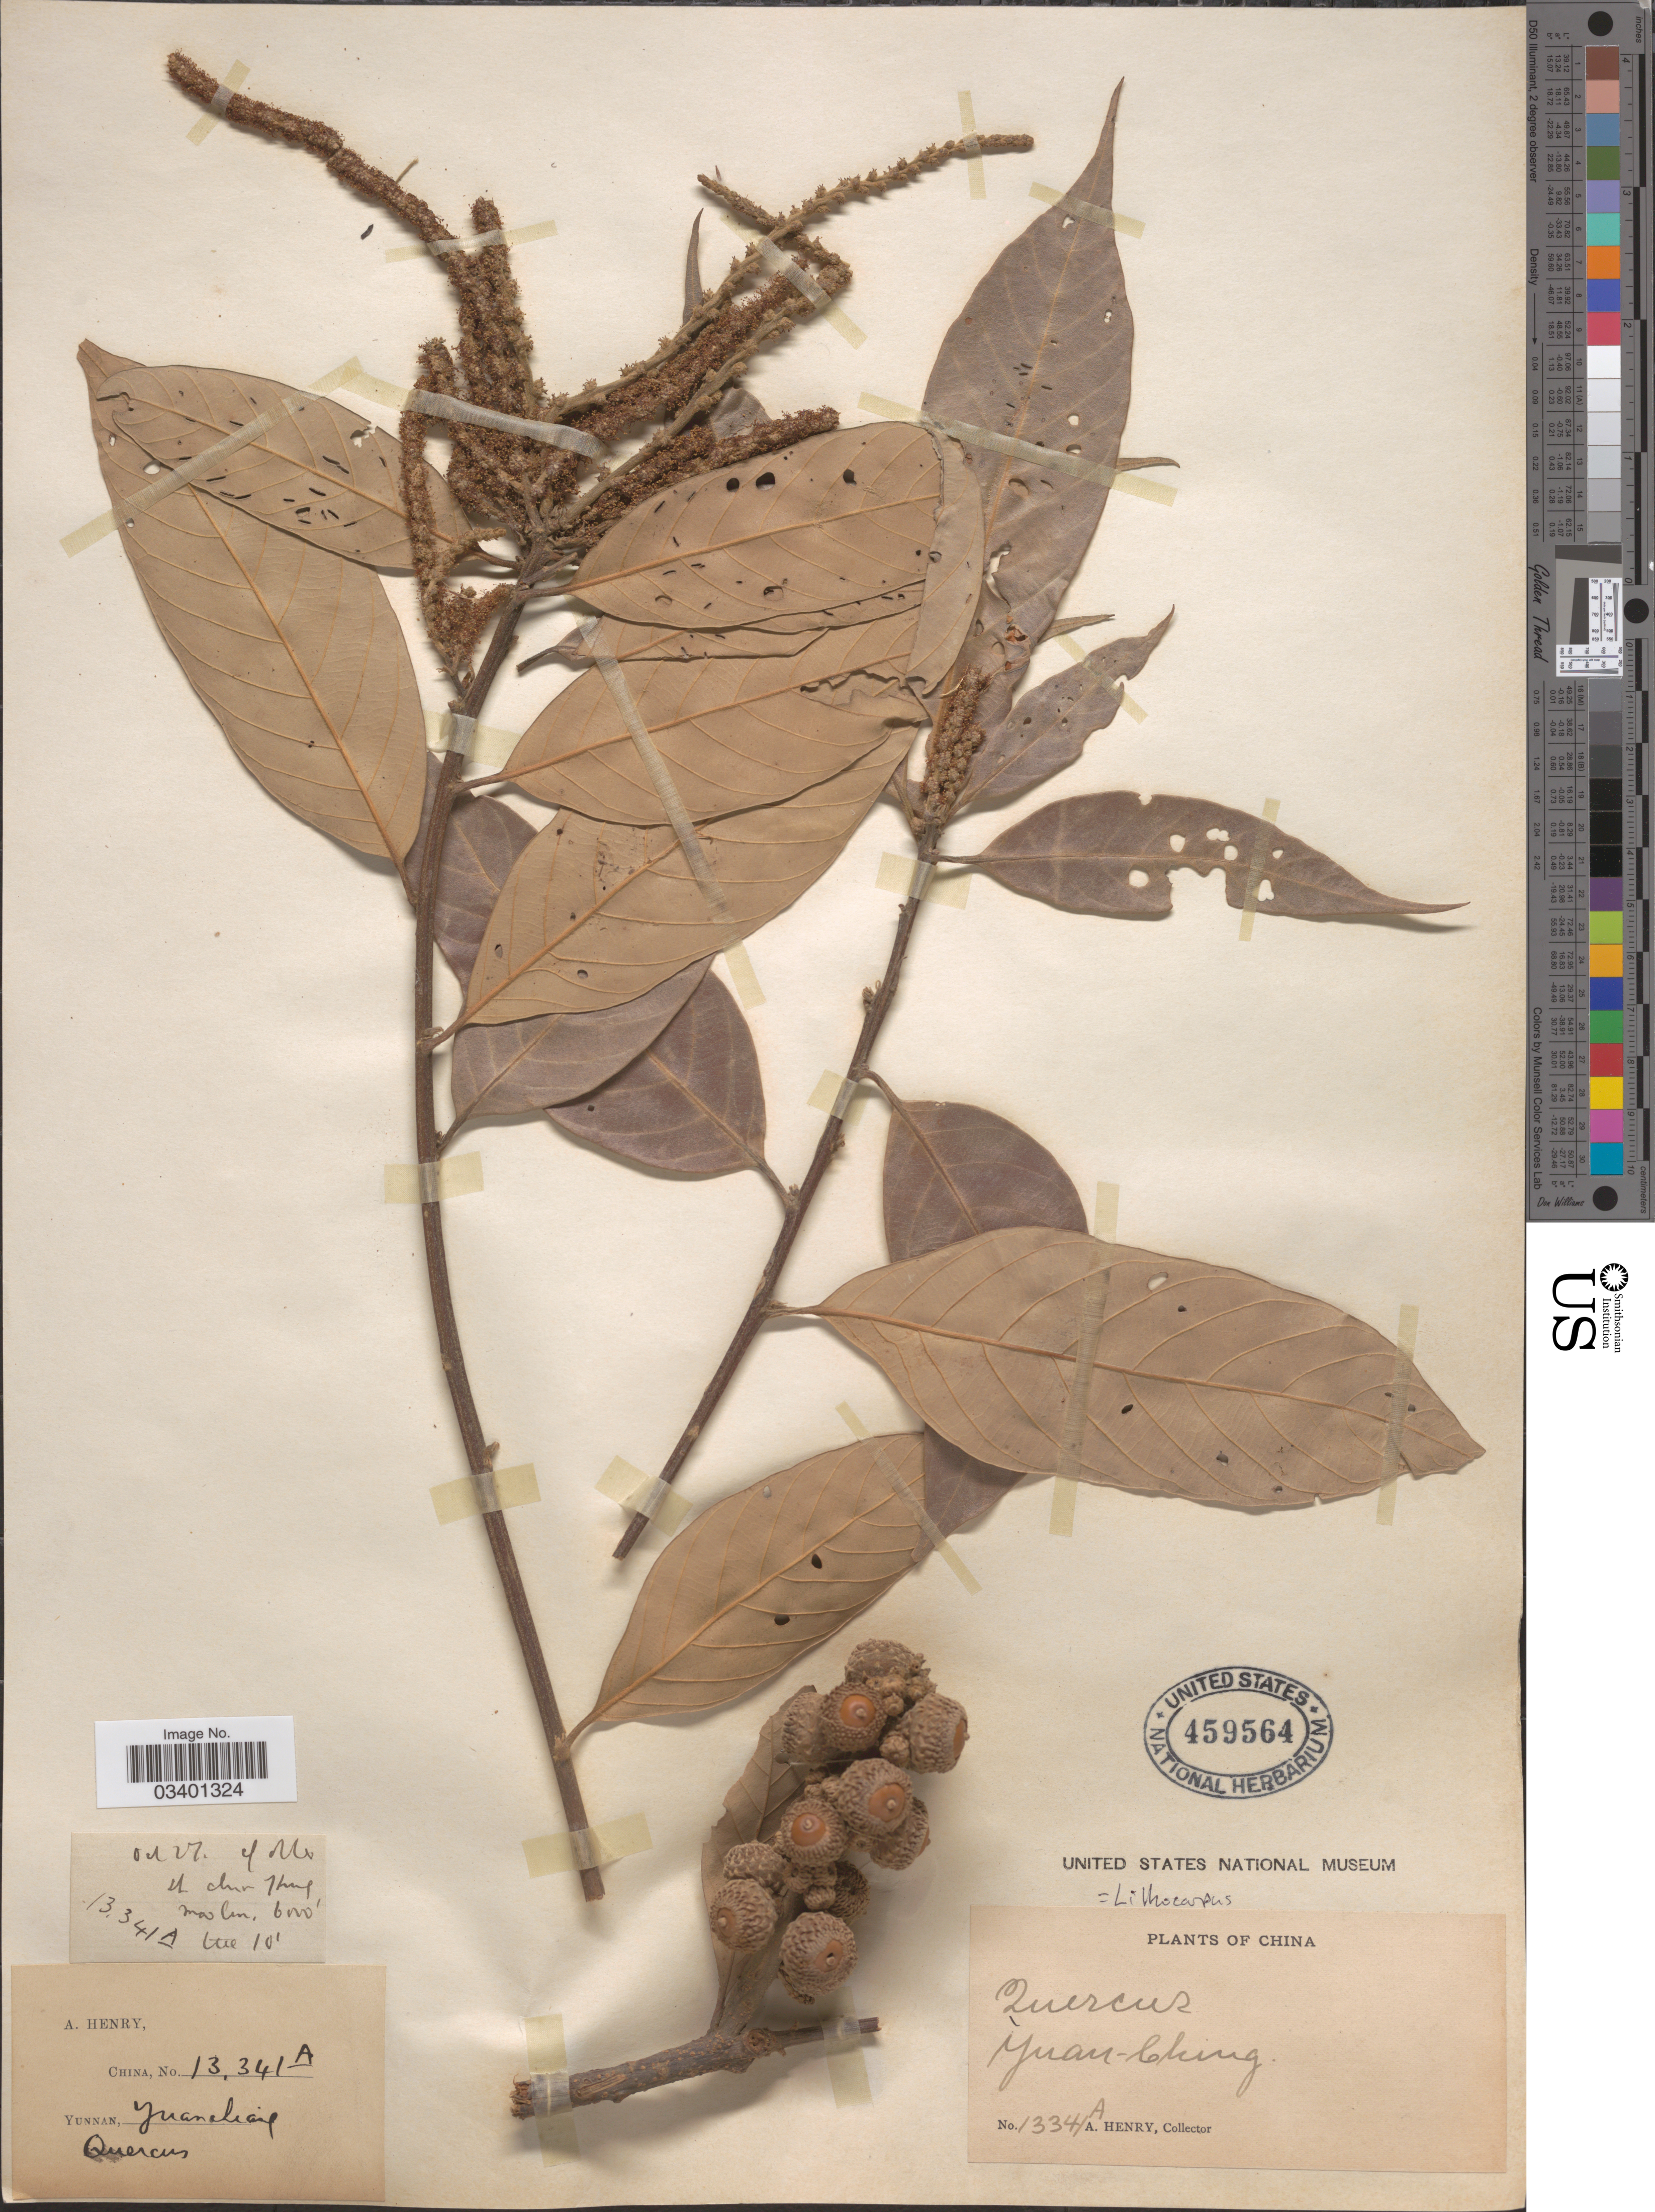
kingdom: Plantae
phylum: Tracheophyta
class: Magnoliopsida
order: Fagales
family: Fagaceae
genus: Castanopsis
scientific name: Castanopsis sp.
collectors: A. Henry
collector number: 13341 A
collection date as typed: Transcribed d/m/y: /10/27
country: China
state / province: Yunnan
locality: Yuan-Ching. [illegible text]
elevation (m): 1829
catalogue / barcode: US 459564